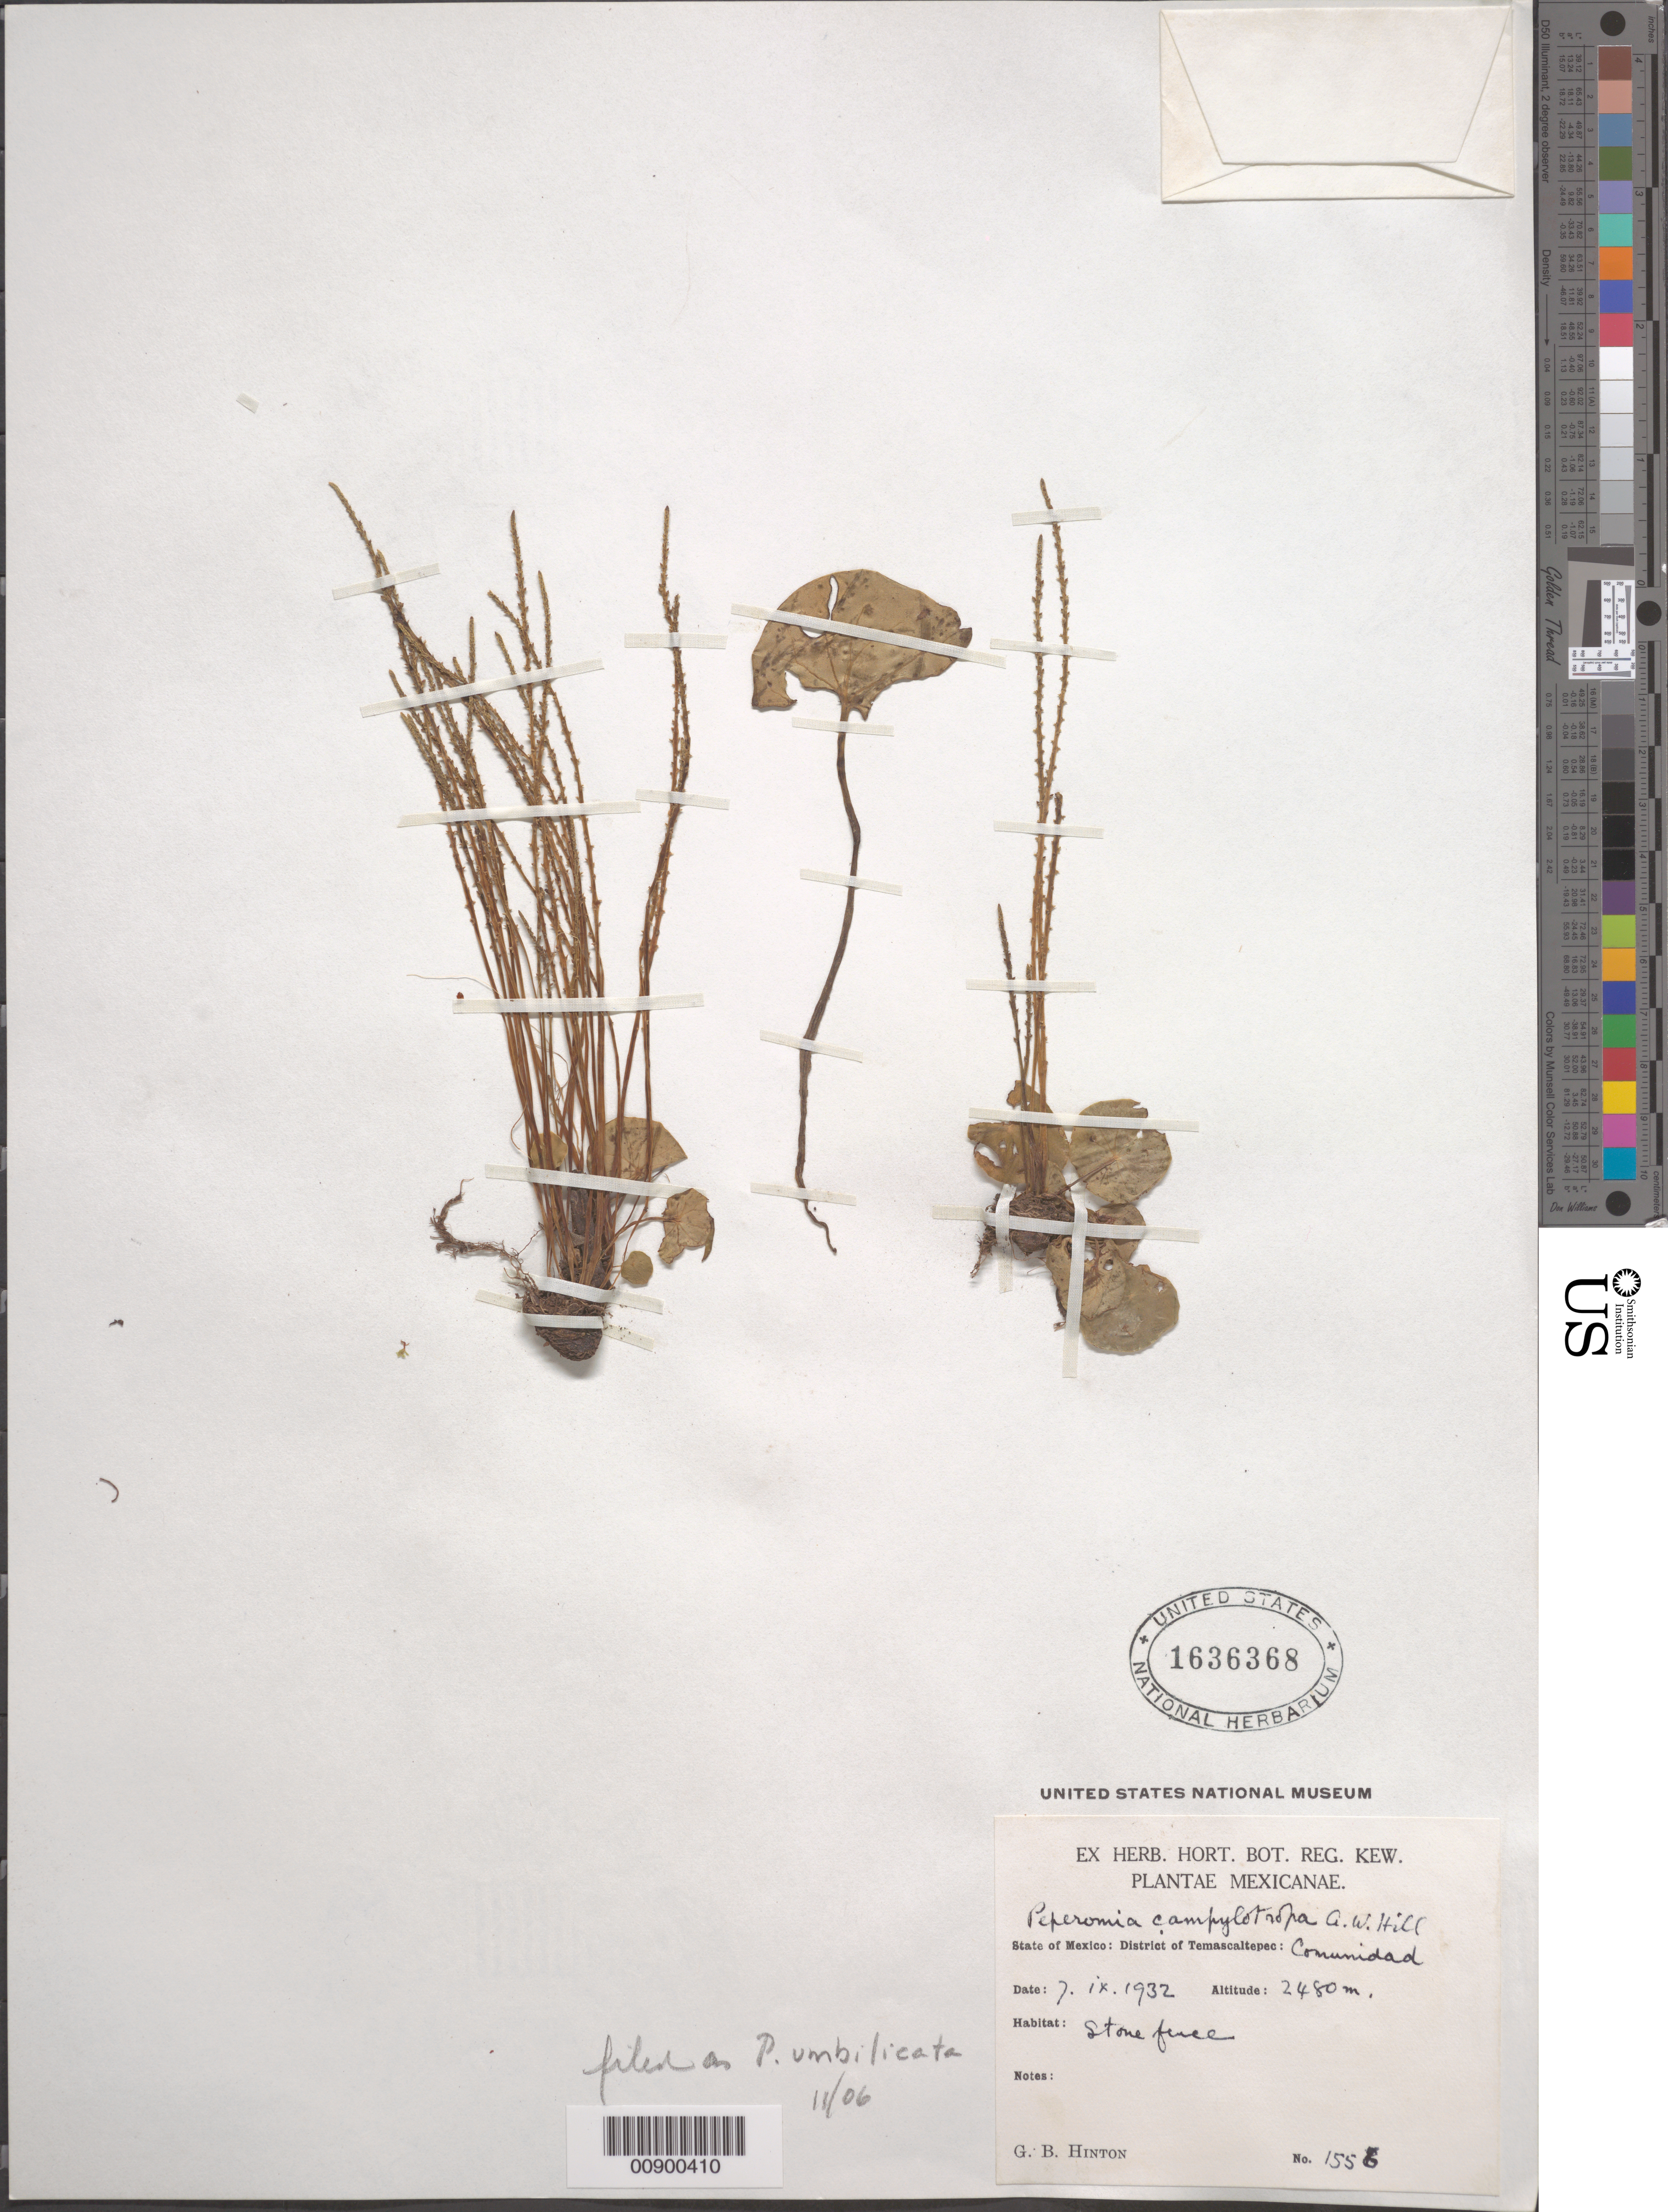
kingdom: Plantae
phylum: Tracheophyta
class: Magnoliopsida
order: Piperales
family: Piperaceae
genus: Peperomia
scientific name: Peperomia umbilicata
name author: Ruiz & Pav.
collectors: G. B. Hinton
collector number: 1556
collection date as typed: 07 Sep 1932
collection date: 1932-09-07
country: Mexico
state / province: México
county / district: Temascaltepec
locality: State of Mexico: District of Temascaltepec: Comunidad.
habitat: Stone fence.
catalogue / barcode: US 1636368